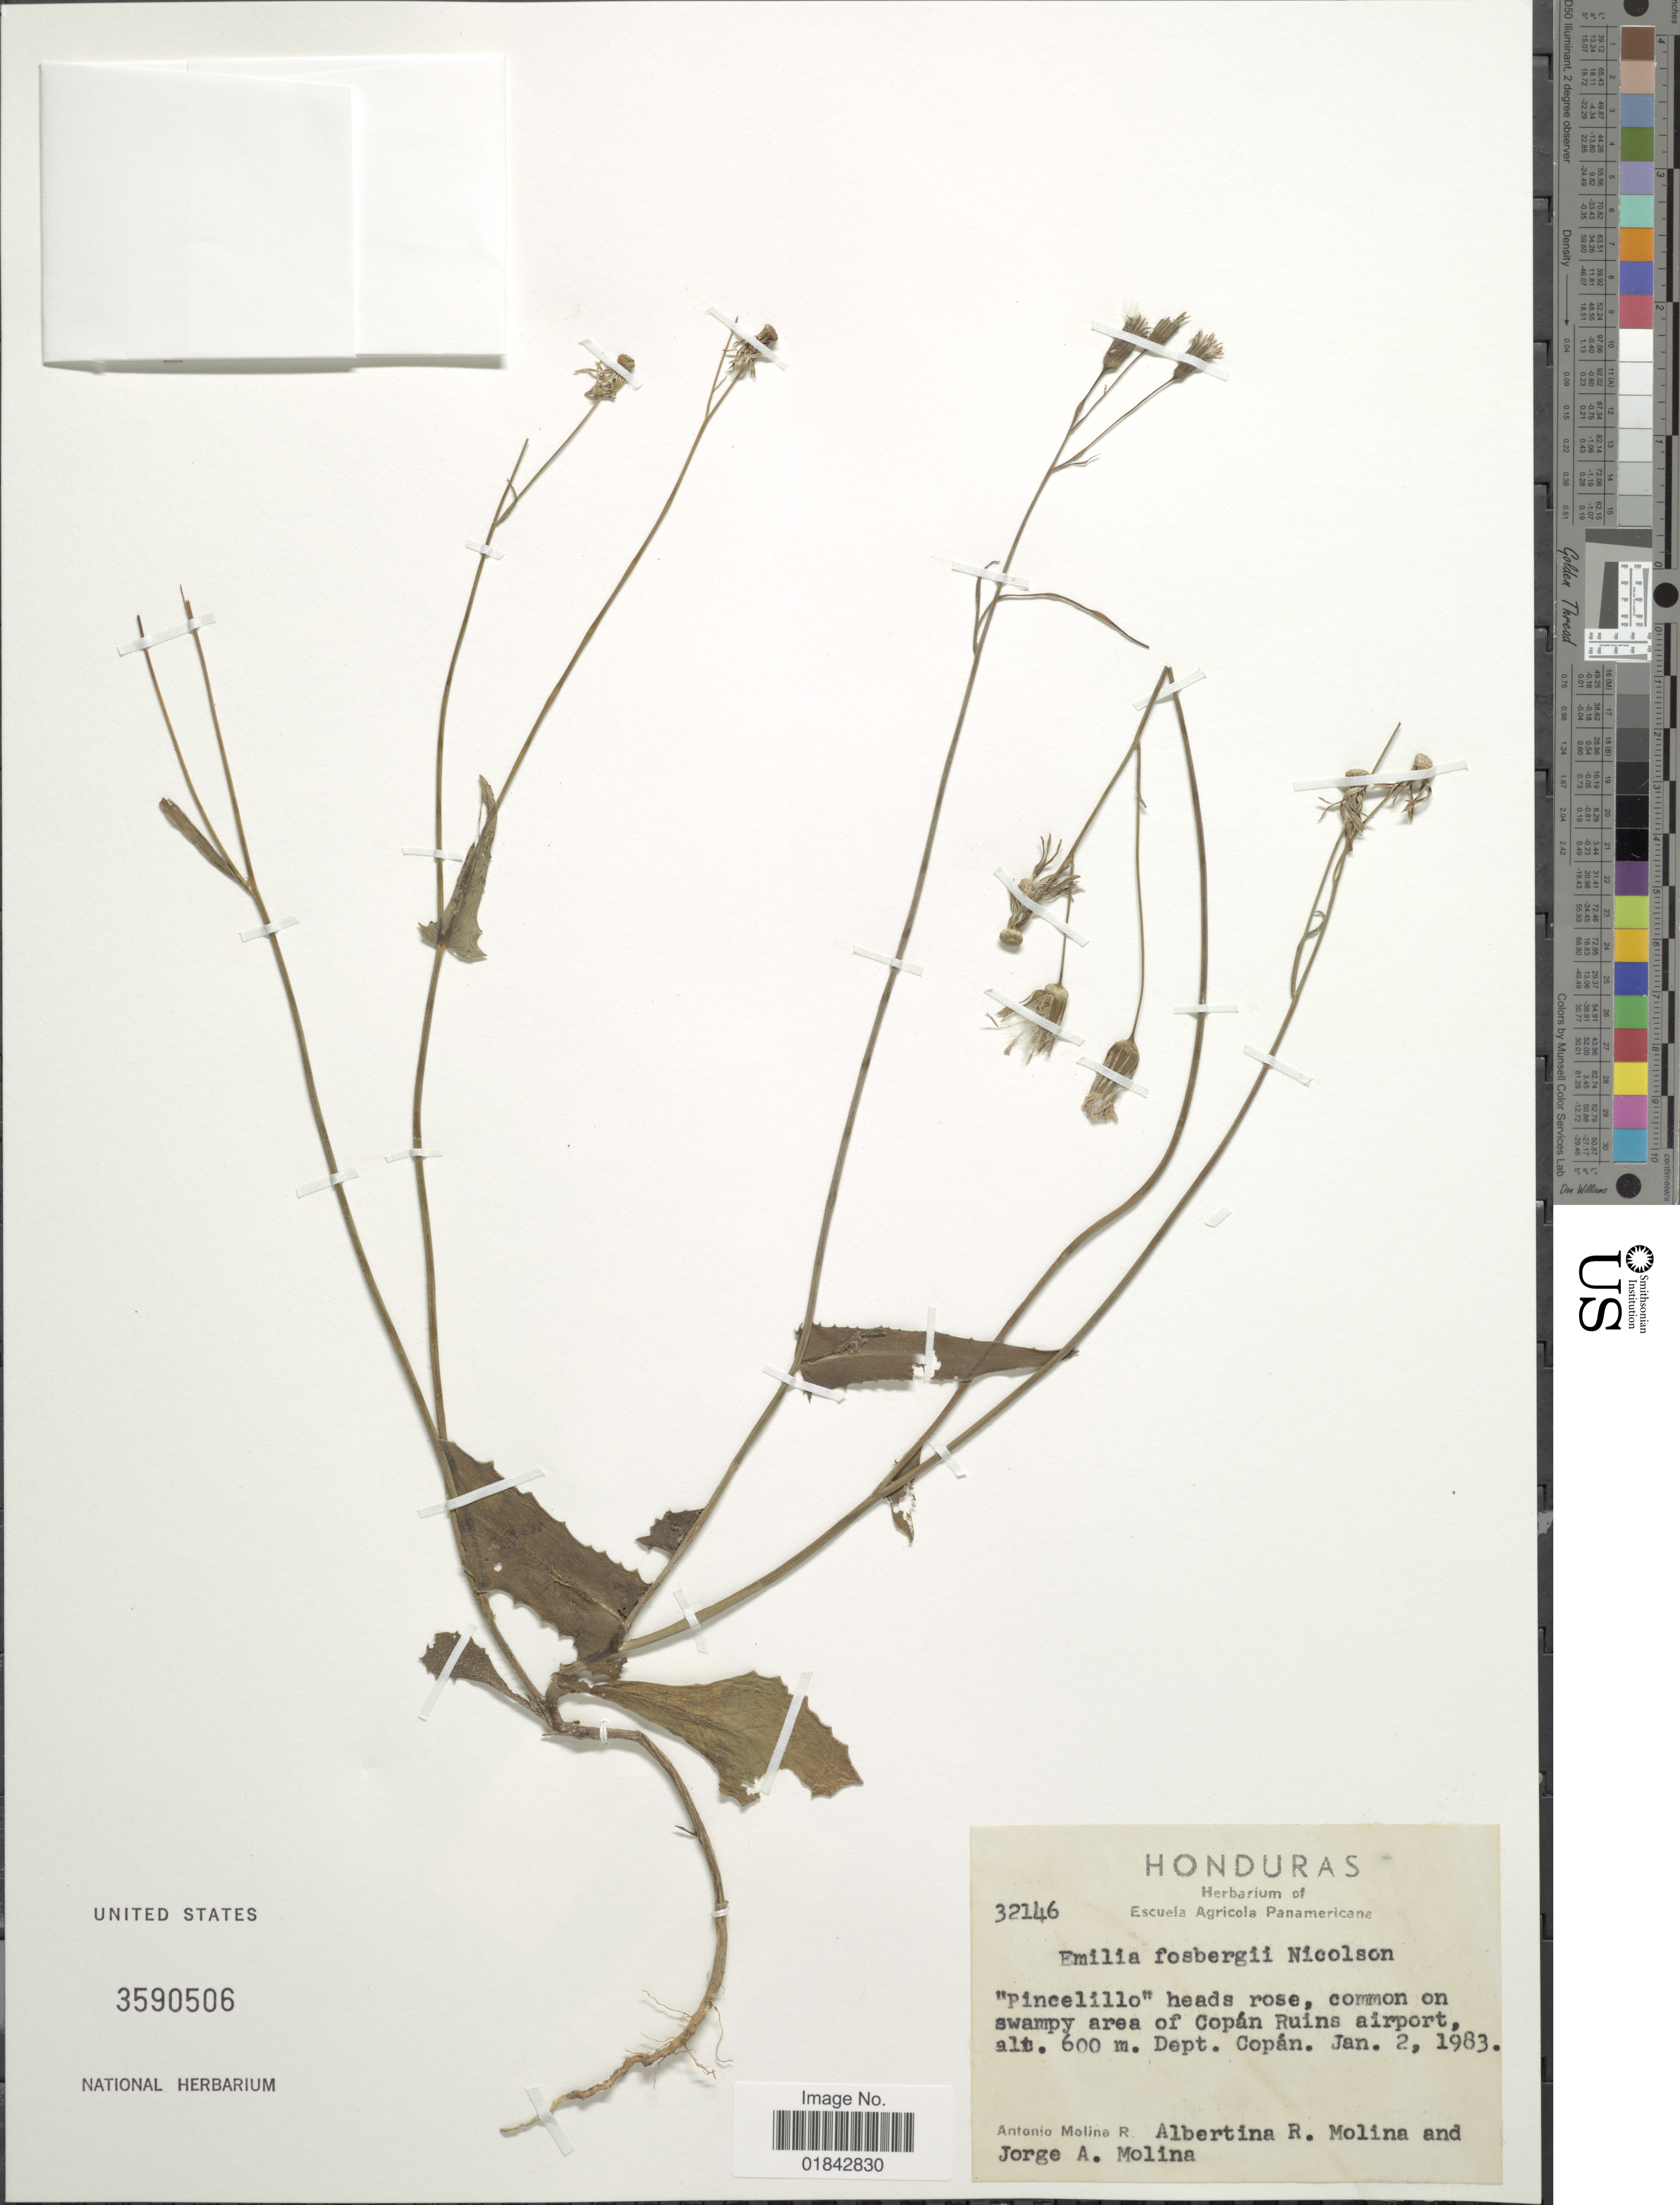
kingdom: Plantae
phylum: Tracheophyta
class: Magnoliopsida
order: Asterales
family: Asteraceae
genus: Emilia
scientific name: Emilia fosbergii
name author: Nicolson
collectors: A. Molina R., A. R. Molina & J. A. Molina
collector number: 32146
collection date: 1983-01-02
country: Honduras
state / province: Copán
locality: Common on swampy area of Copán Ruins airport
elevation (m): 600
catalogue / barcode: US 3590506